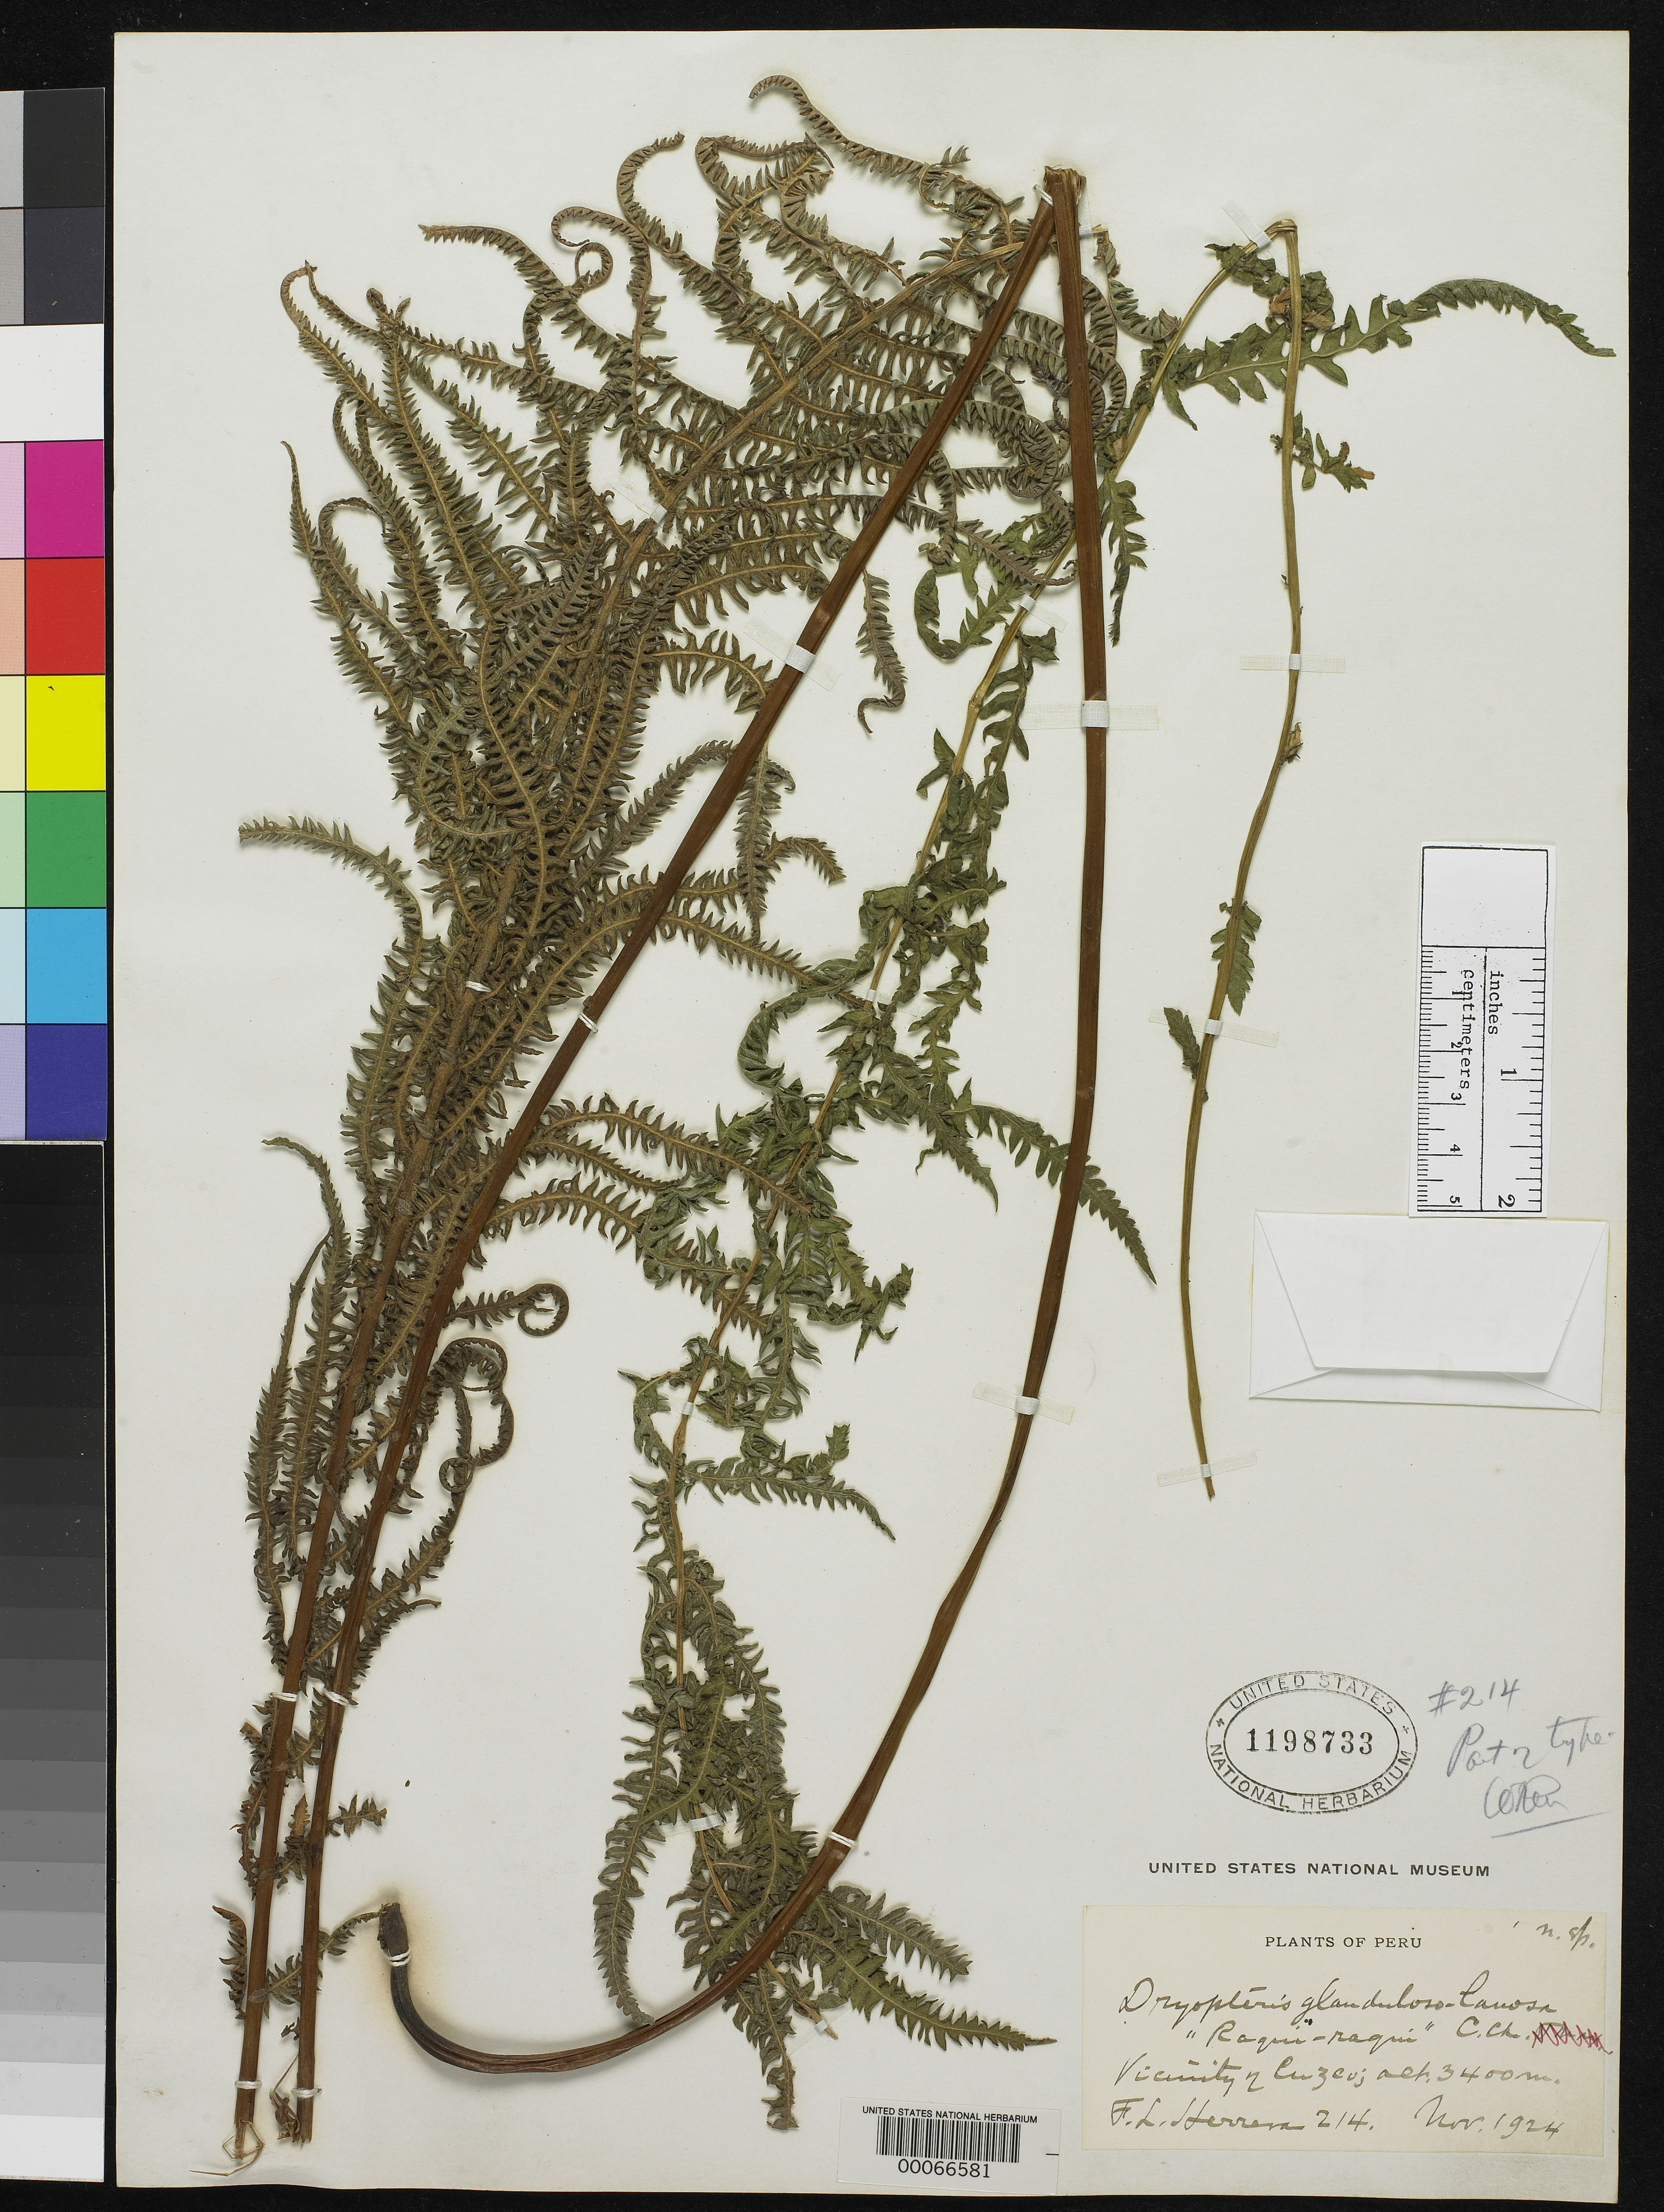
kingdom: Plantae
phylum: Tracheophyta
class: Polypodiopsida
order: Polypodiales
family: Dryopteridaceae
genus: Dryopteris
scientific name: Dryopteris glanduloso-lanosa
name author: C. Chr.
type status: Type Collection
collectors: F. L. Herrera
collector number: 214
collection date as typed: Nov 1924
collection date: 1924-11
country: Peru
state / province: Cusco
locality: vicinity of Cuzco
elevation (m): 3400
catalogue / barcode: US 1198733